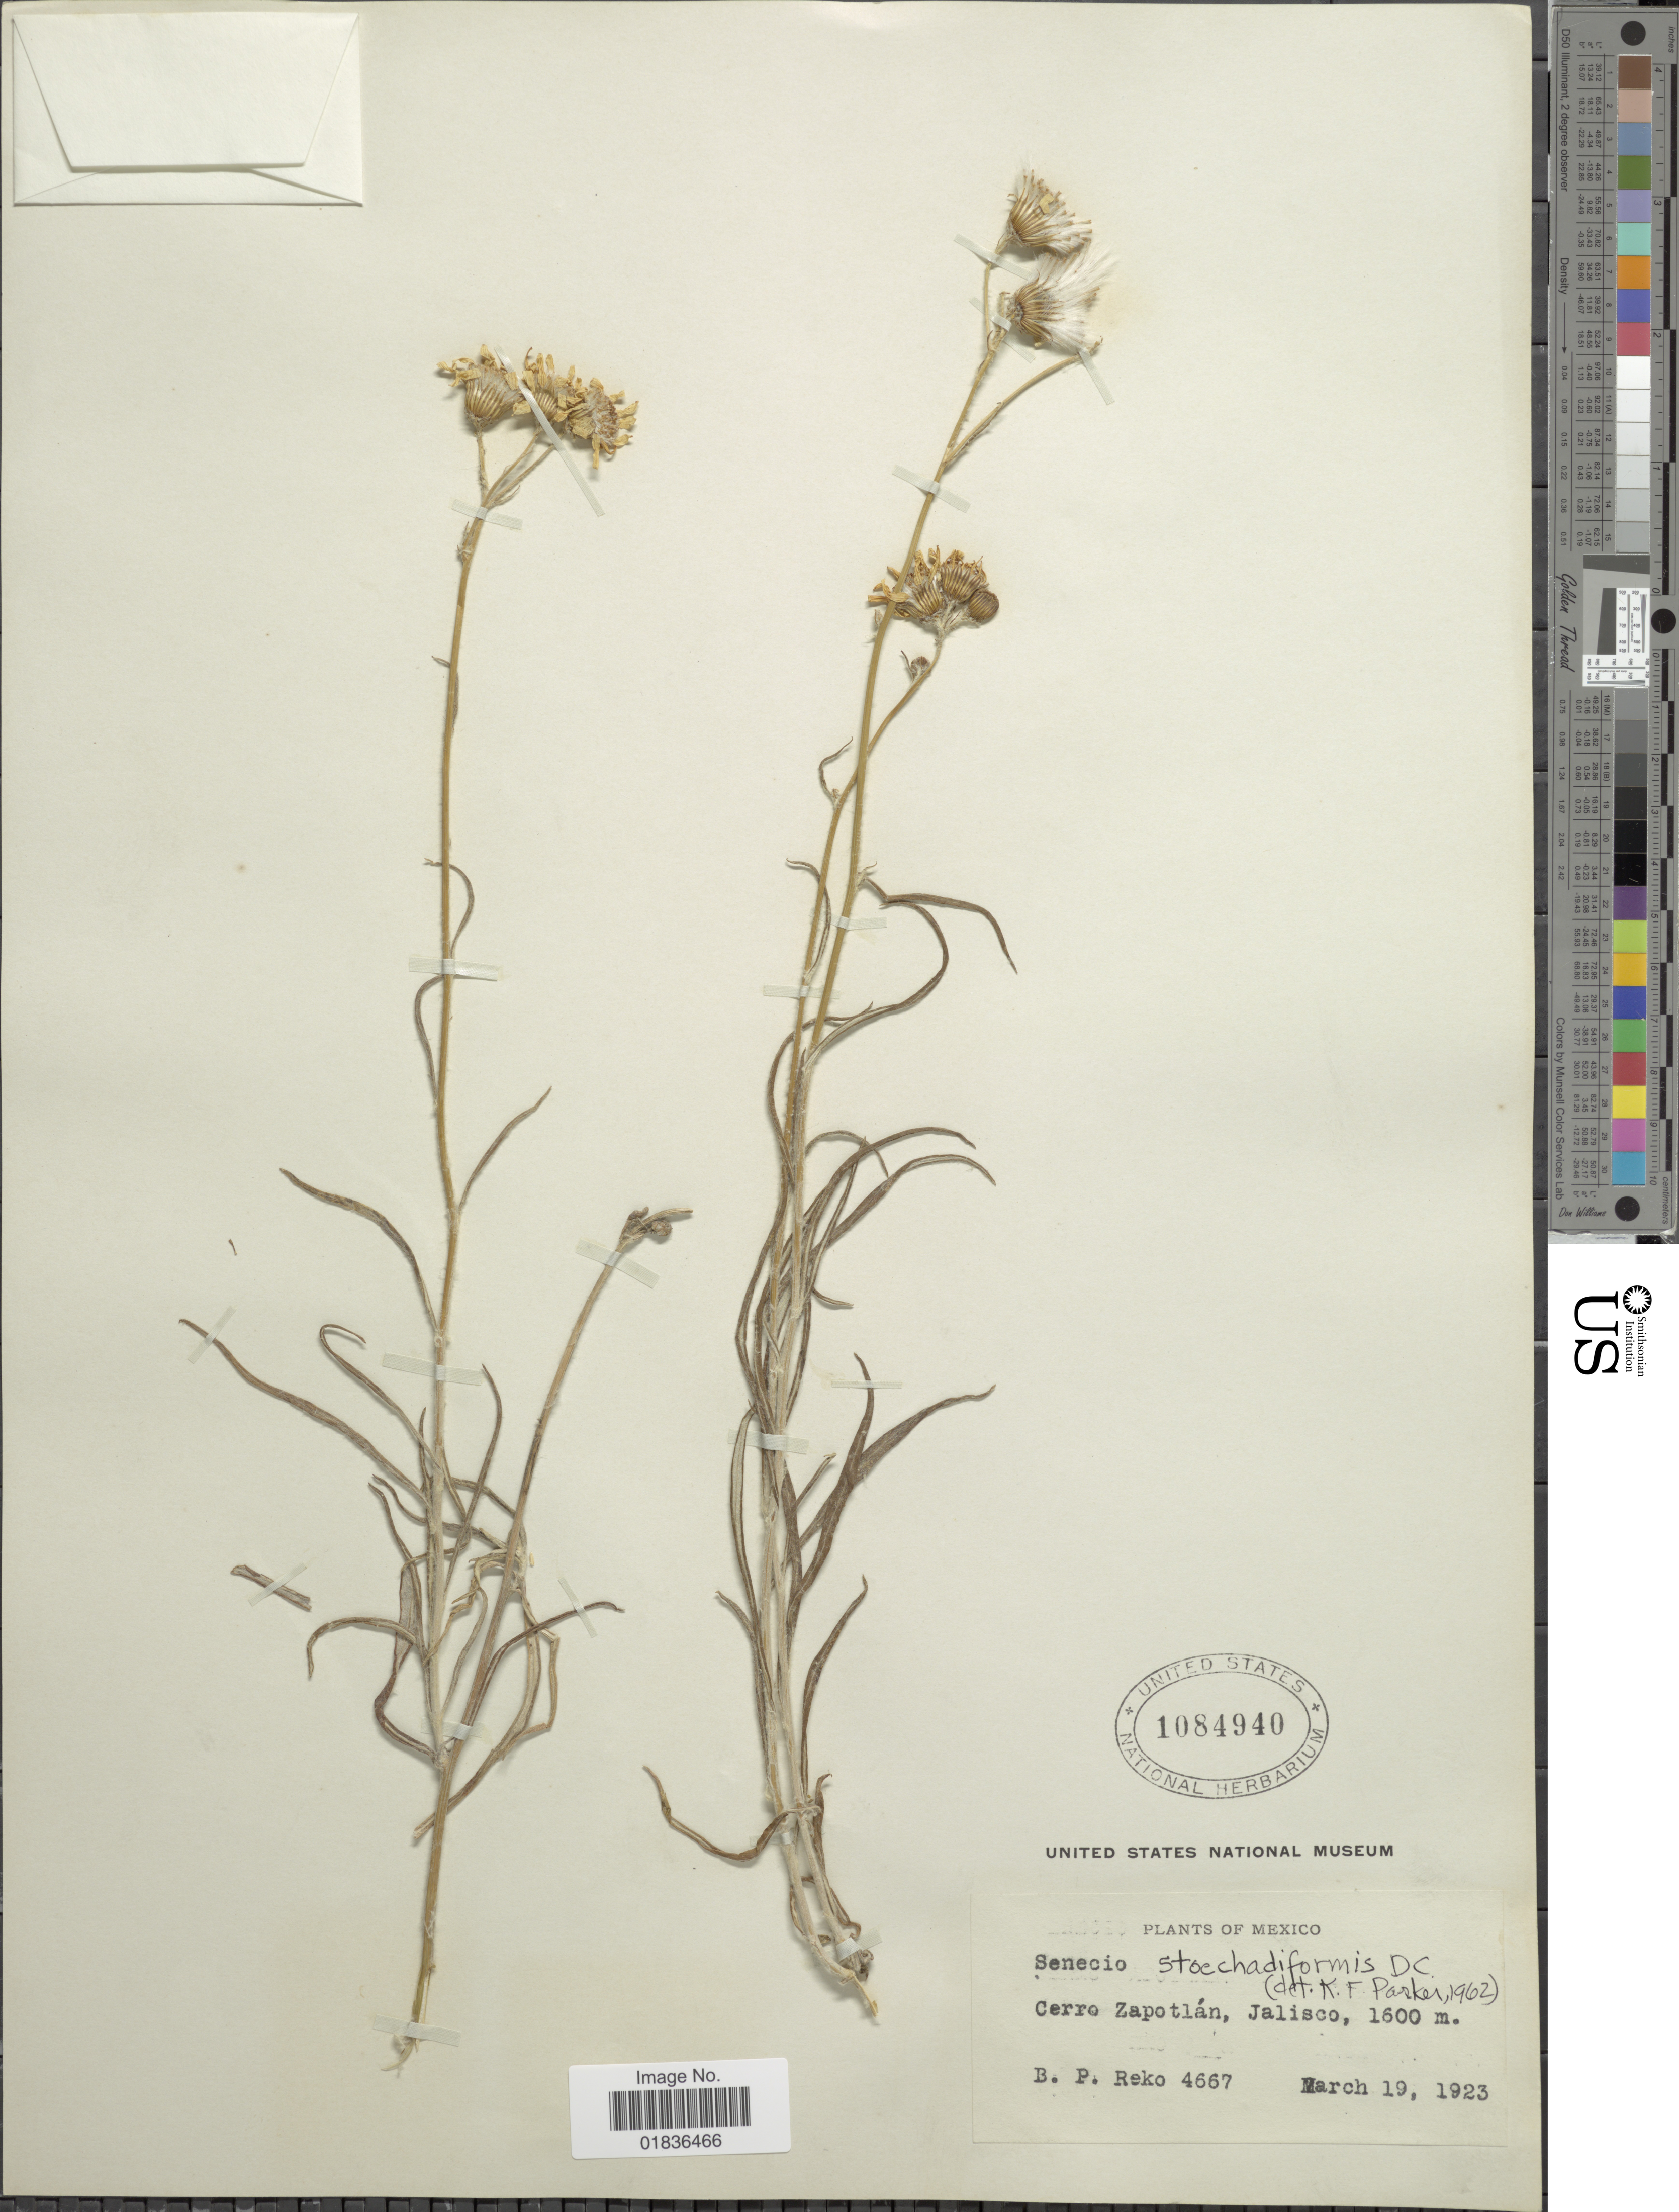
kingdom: Plantae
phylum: Tracheophyta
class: Magnoliopsida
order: Asterales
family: Asteraceae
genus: Senecio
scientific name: Senecio stoechadiformis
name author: DC.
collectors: B. P. Reko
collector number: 4667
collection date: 1923-03-19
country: Mexico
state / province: Jalisco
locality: Cerro Zapotlan.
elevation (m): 1600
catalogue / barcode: US 1084940